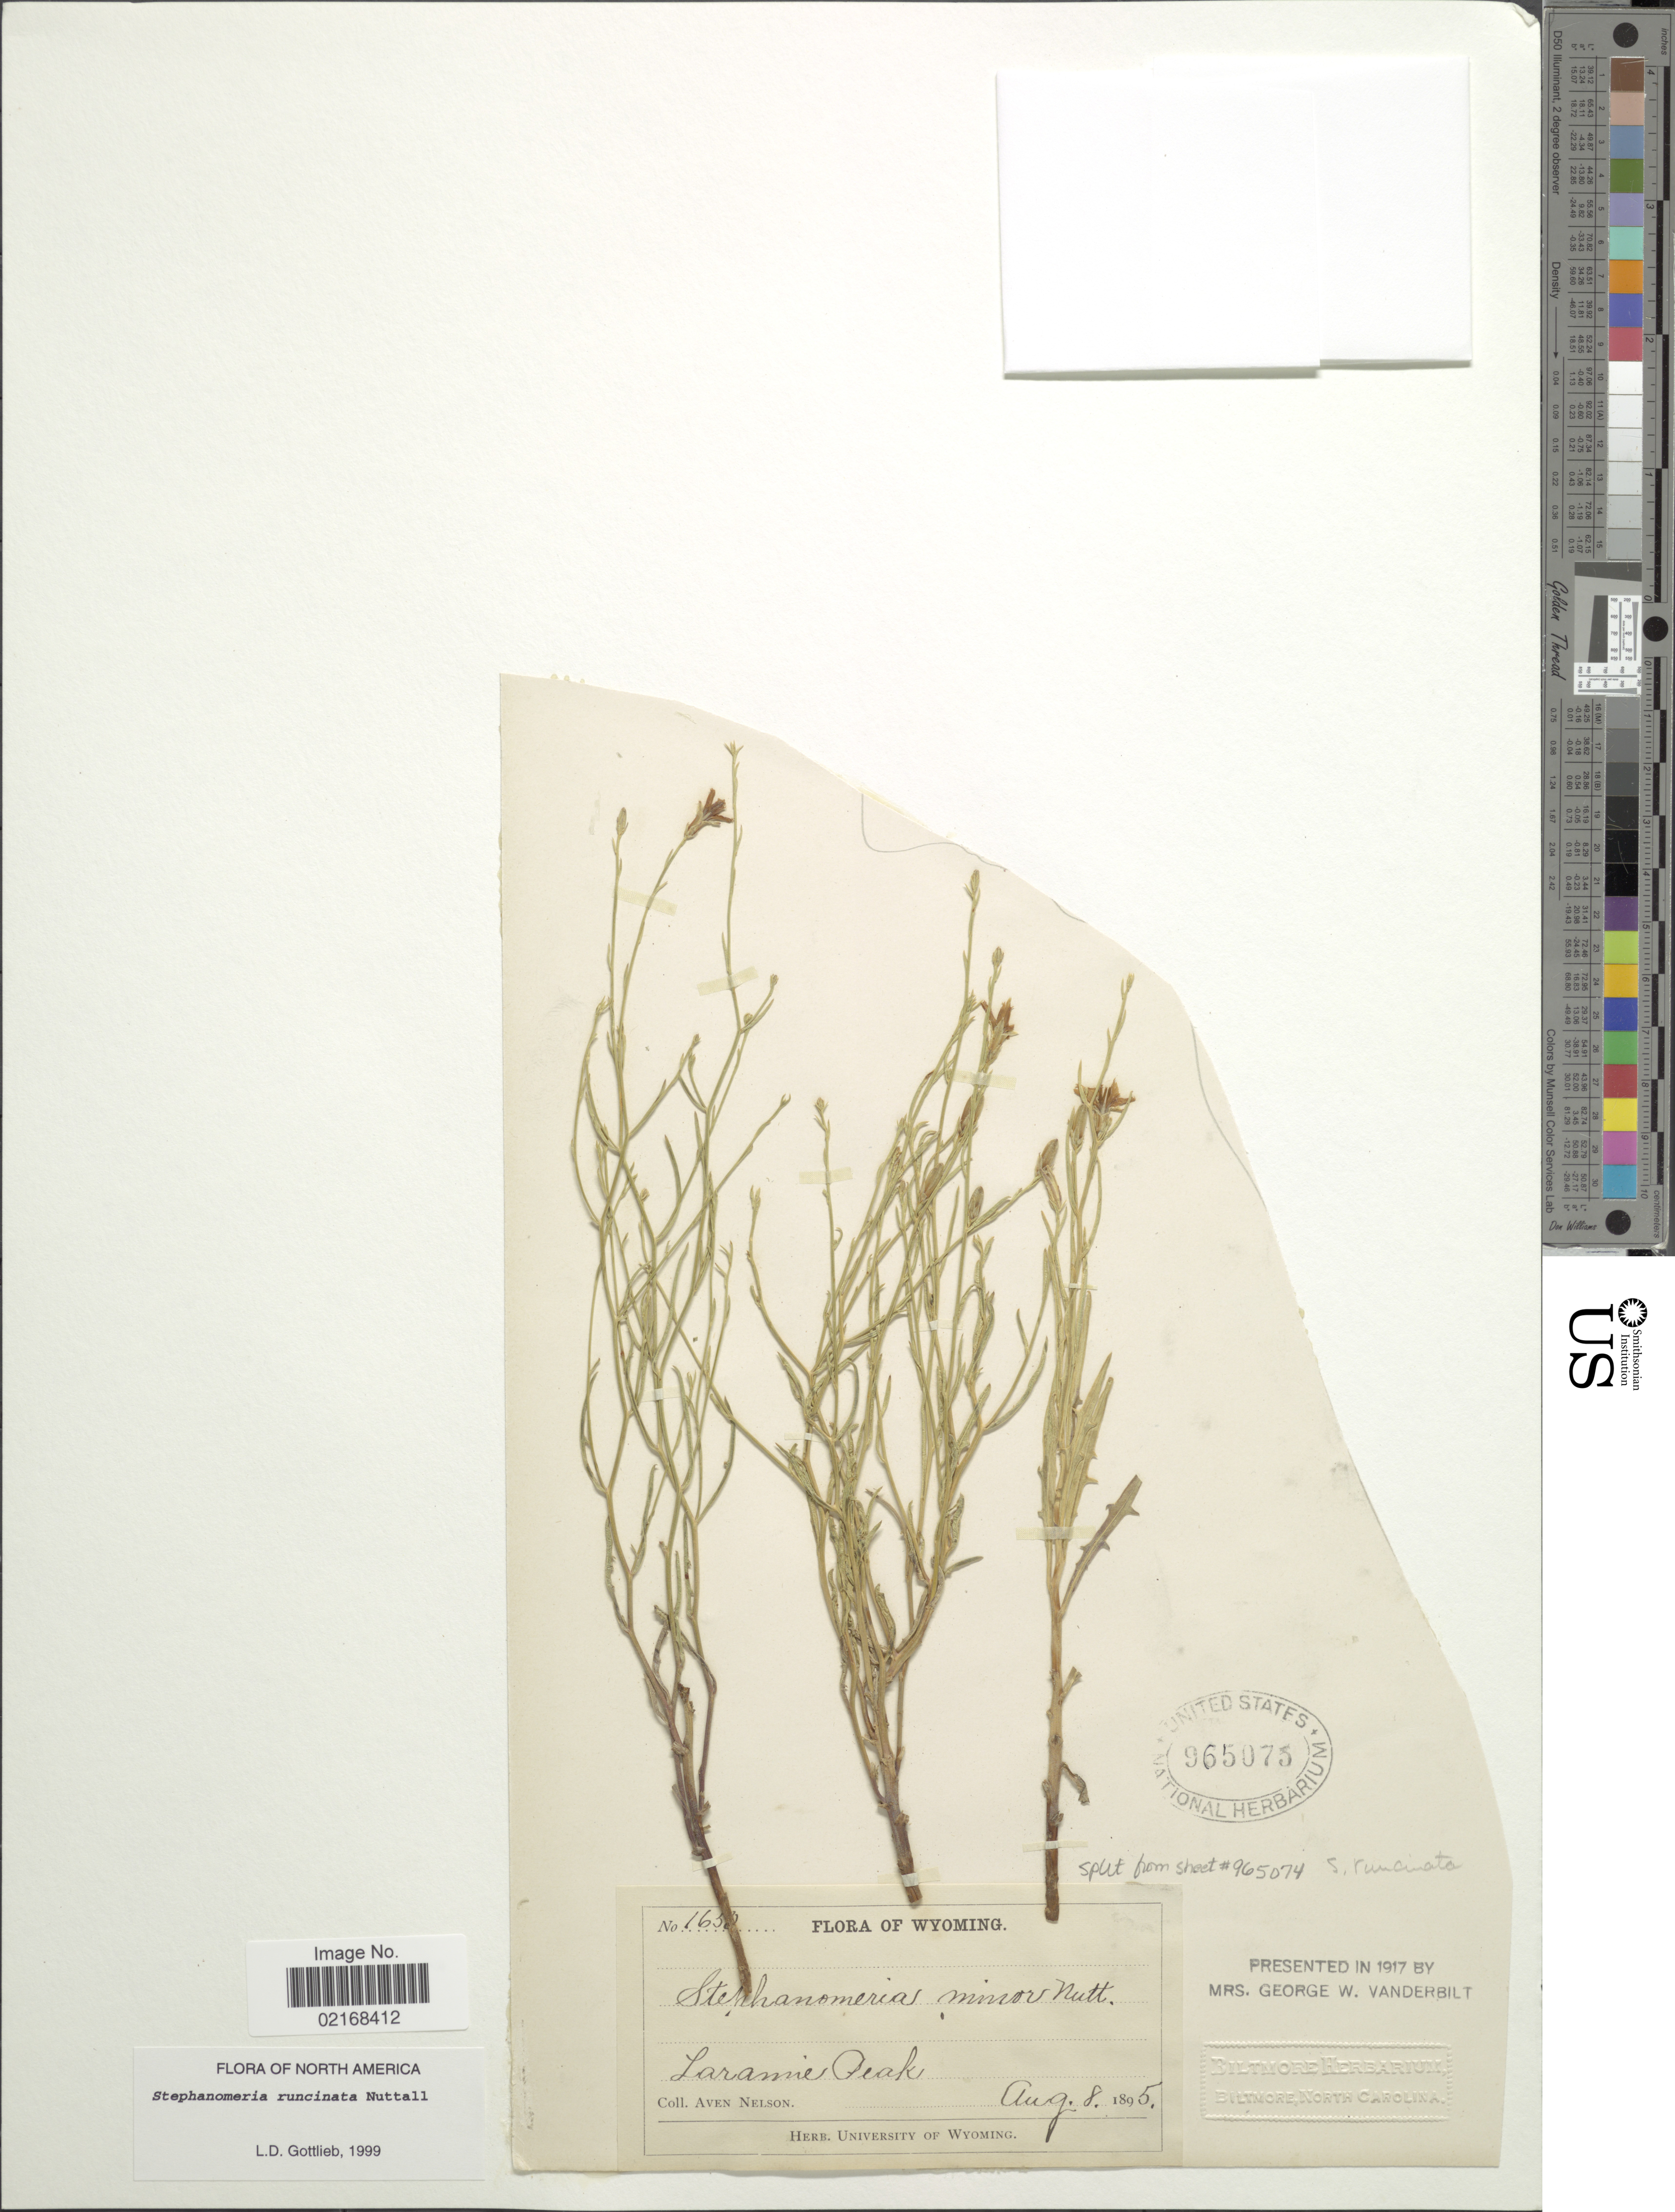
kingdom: Plantae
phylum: Tracheophyta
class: Magnoliopsida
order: Asterales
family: Asteraceae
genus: Stephanomeria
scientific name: Stephanomeria runcinata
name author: Nutt.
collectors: A. Nelson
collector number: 1652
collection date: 1895-08-08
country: United States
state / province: Wyoming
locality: Laramie Peak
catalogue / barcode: US 965075